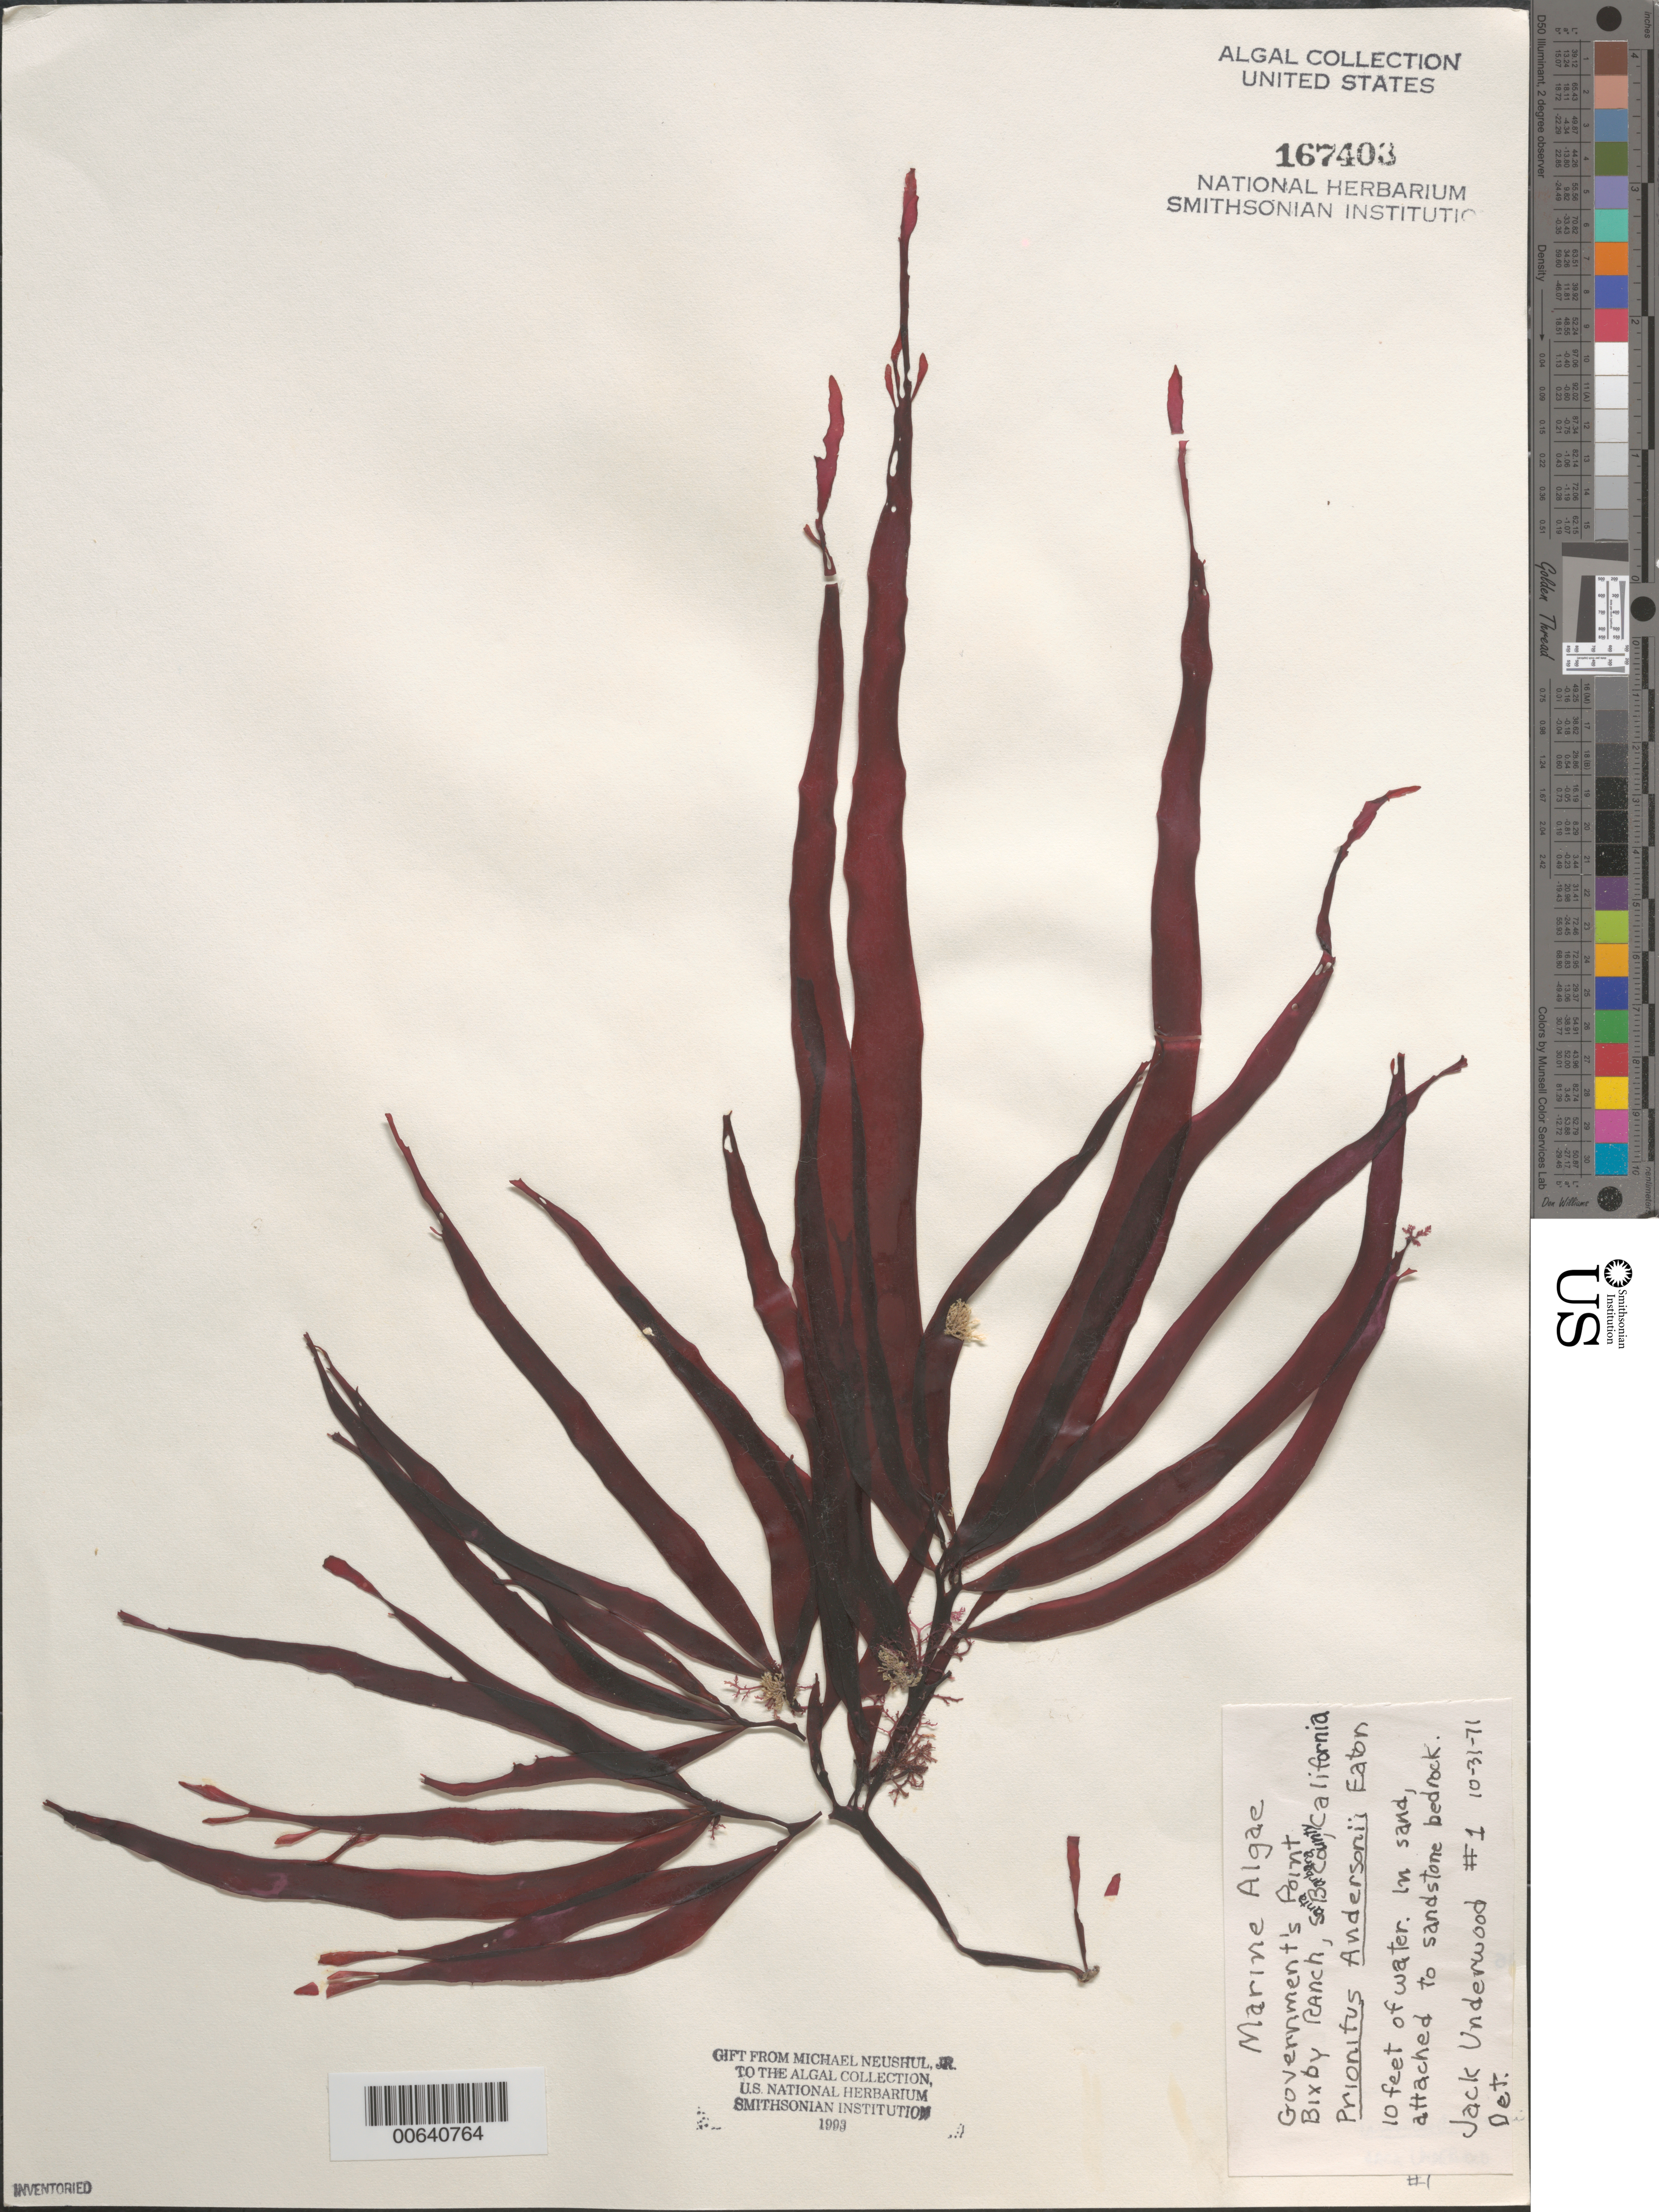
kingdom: Plantae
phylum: Rhodophyta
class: Florideophyceae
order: Cryptonemiales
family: Cryptonemiaceae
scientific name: Prionitis sternbergii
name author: (C. Agardh) J. Agardh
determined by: Algae name updating Project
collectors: J. Underwood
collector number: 1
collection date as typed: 31 Oct 1971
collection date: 1971-10-31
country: United States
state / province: California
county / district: Santa Barbara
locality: Government Point, Bixby Ranch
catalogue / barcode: US 167403